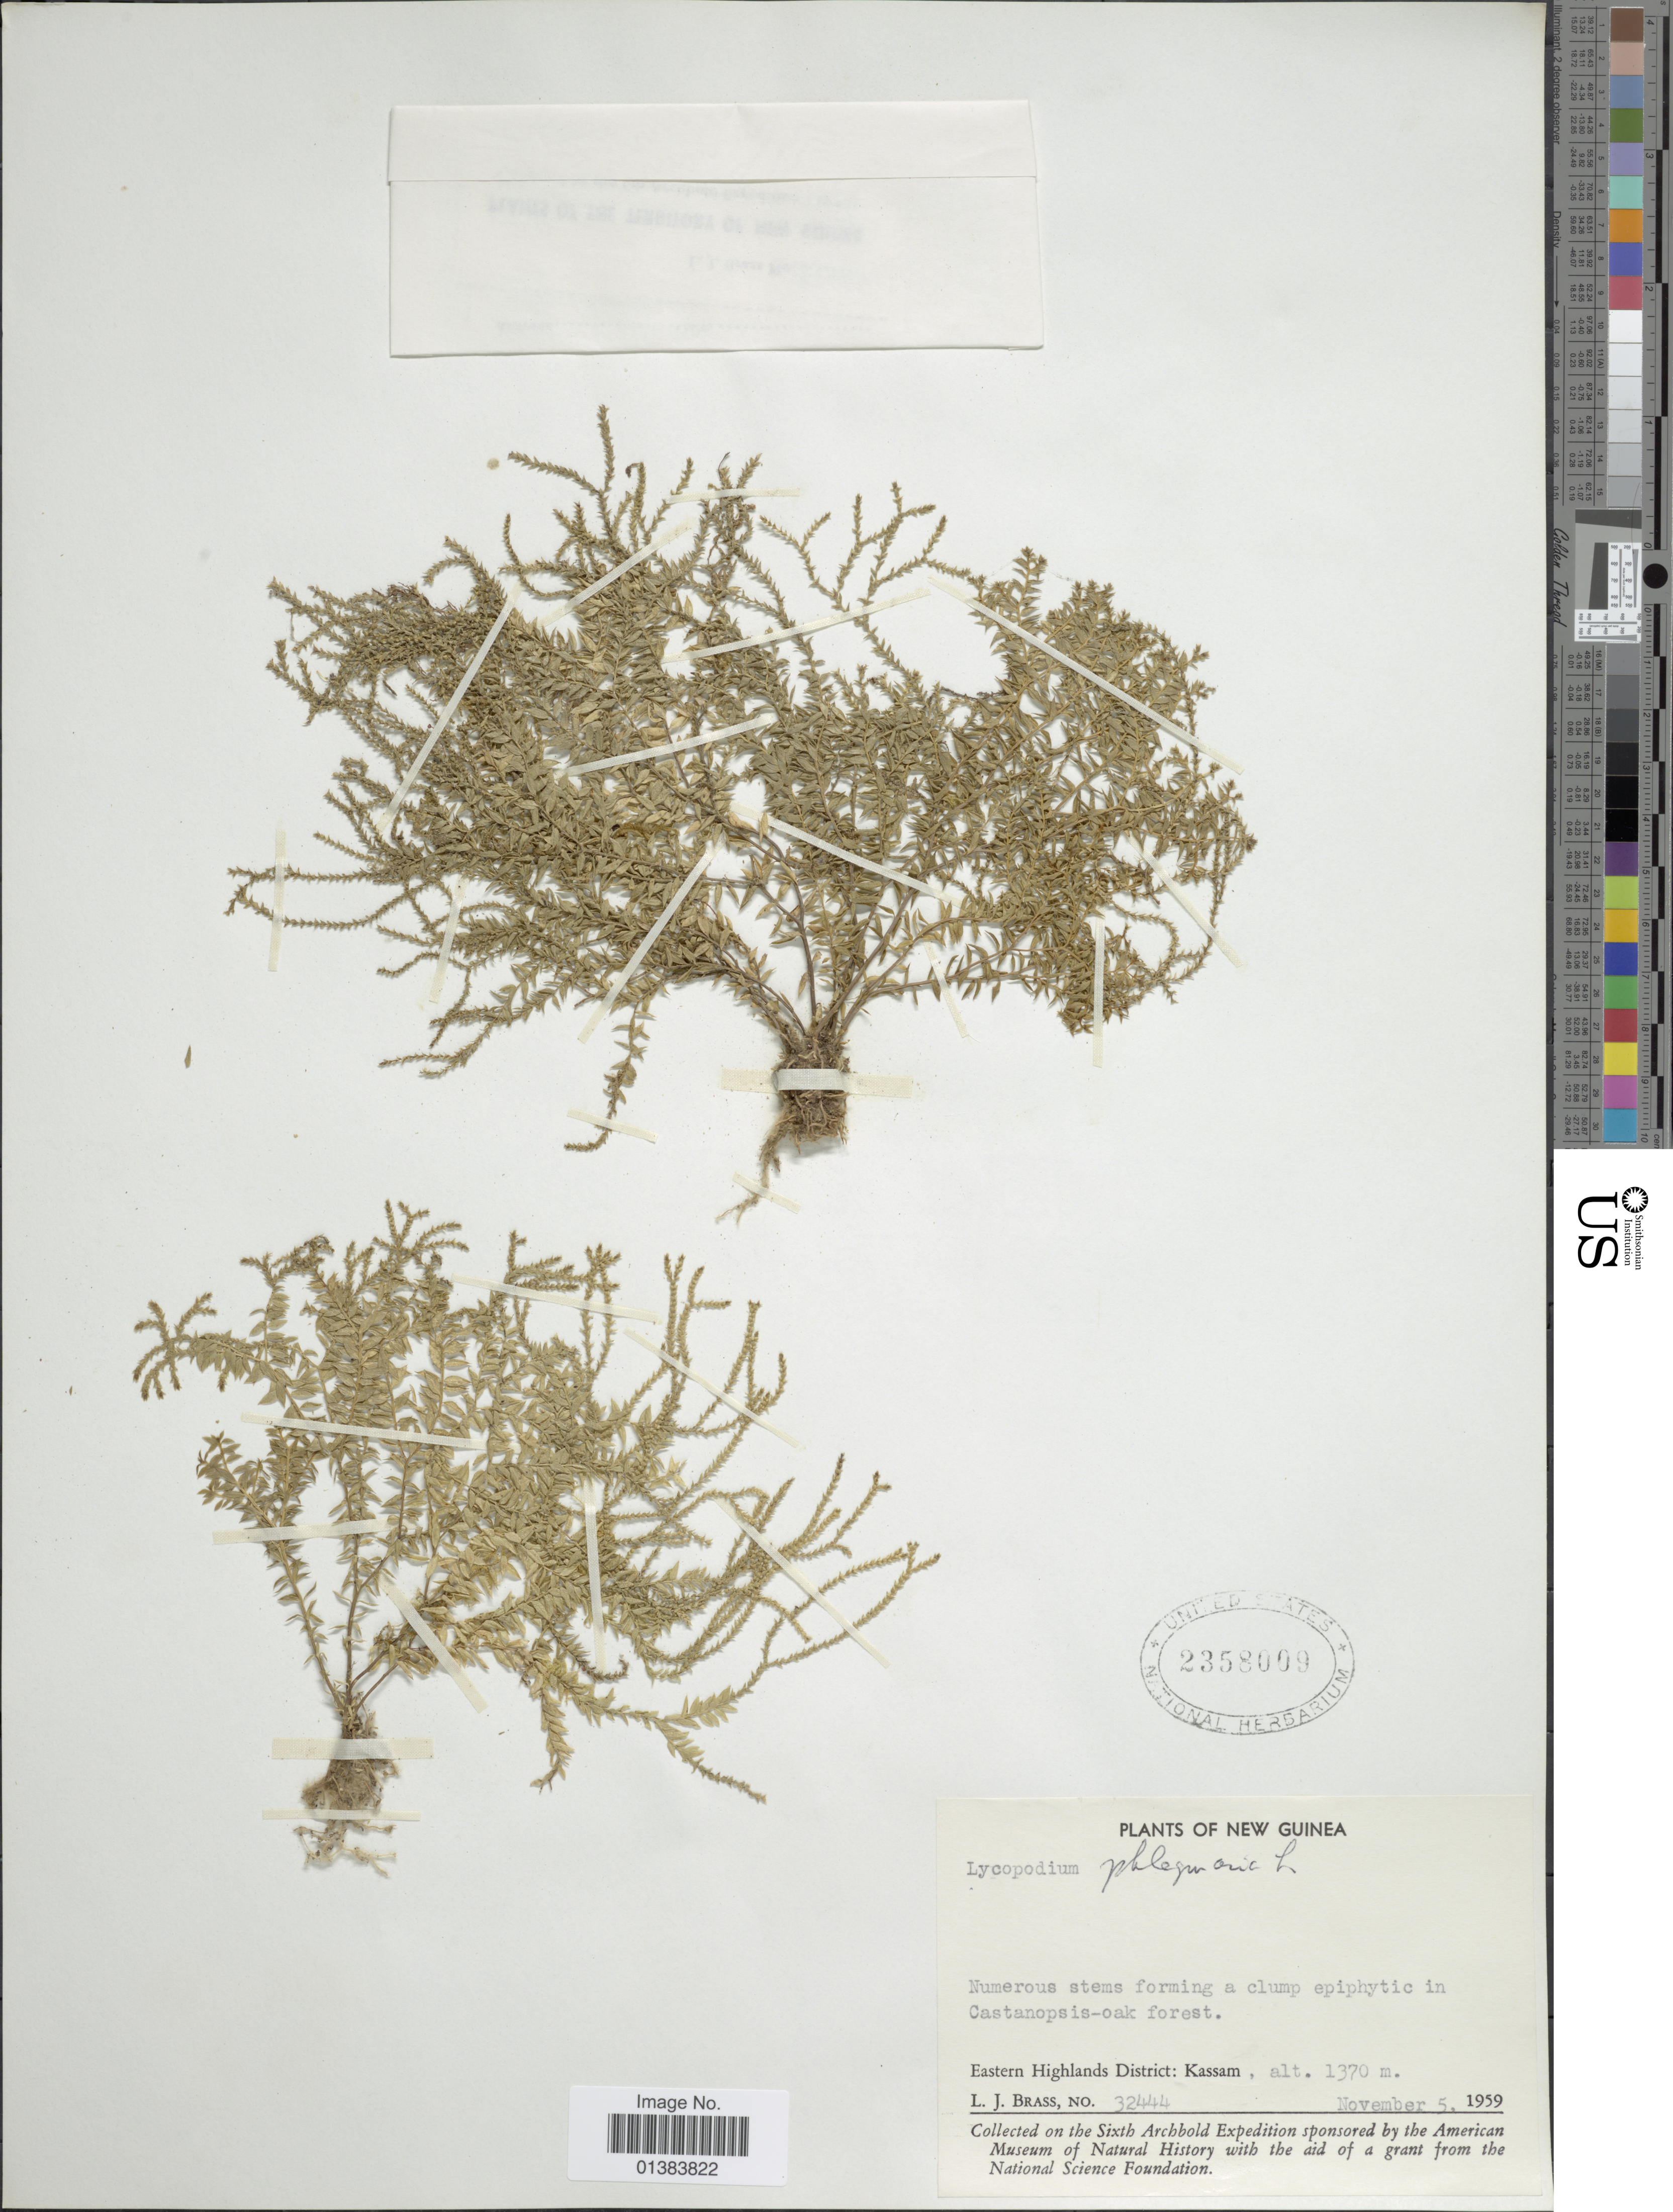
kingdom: Plantae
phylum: Tracheophyta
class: Lycopodiopsida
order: Lycopodiales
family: Lycopodiaceae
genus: Phlegmariurus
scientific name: Phlegmariurus terrae-guilelmii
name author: (Herter) A. R. Field & Bostock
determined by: Field, A. R.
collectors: L. J. Brass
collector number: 32444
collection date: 1959-11-05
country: Papua New Guinea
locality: New Guinea, Eastern Highlands District: Kassam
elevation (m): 1370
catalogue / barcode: US 2358009